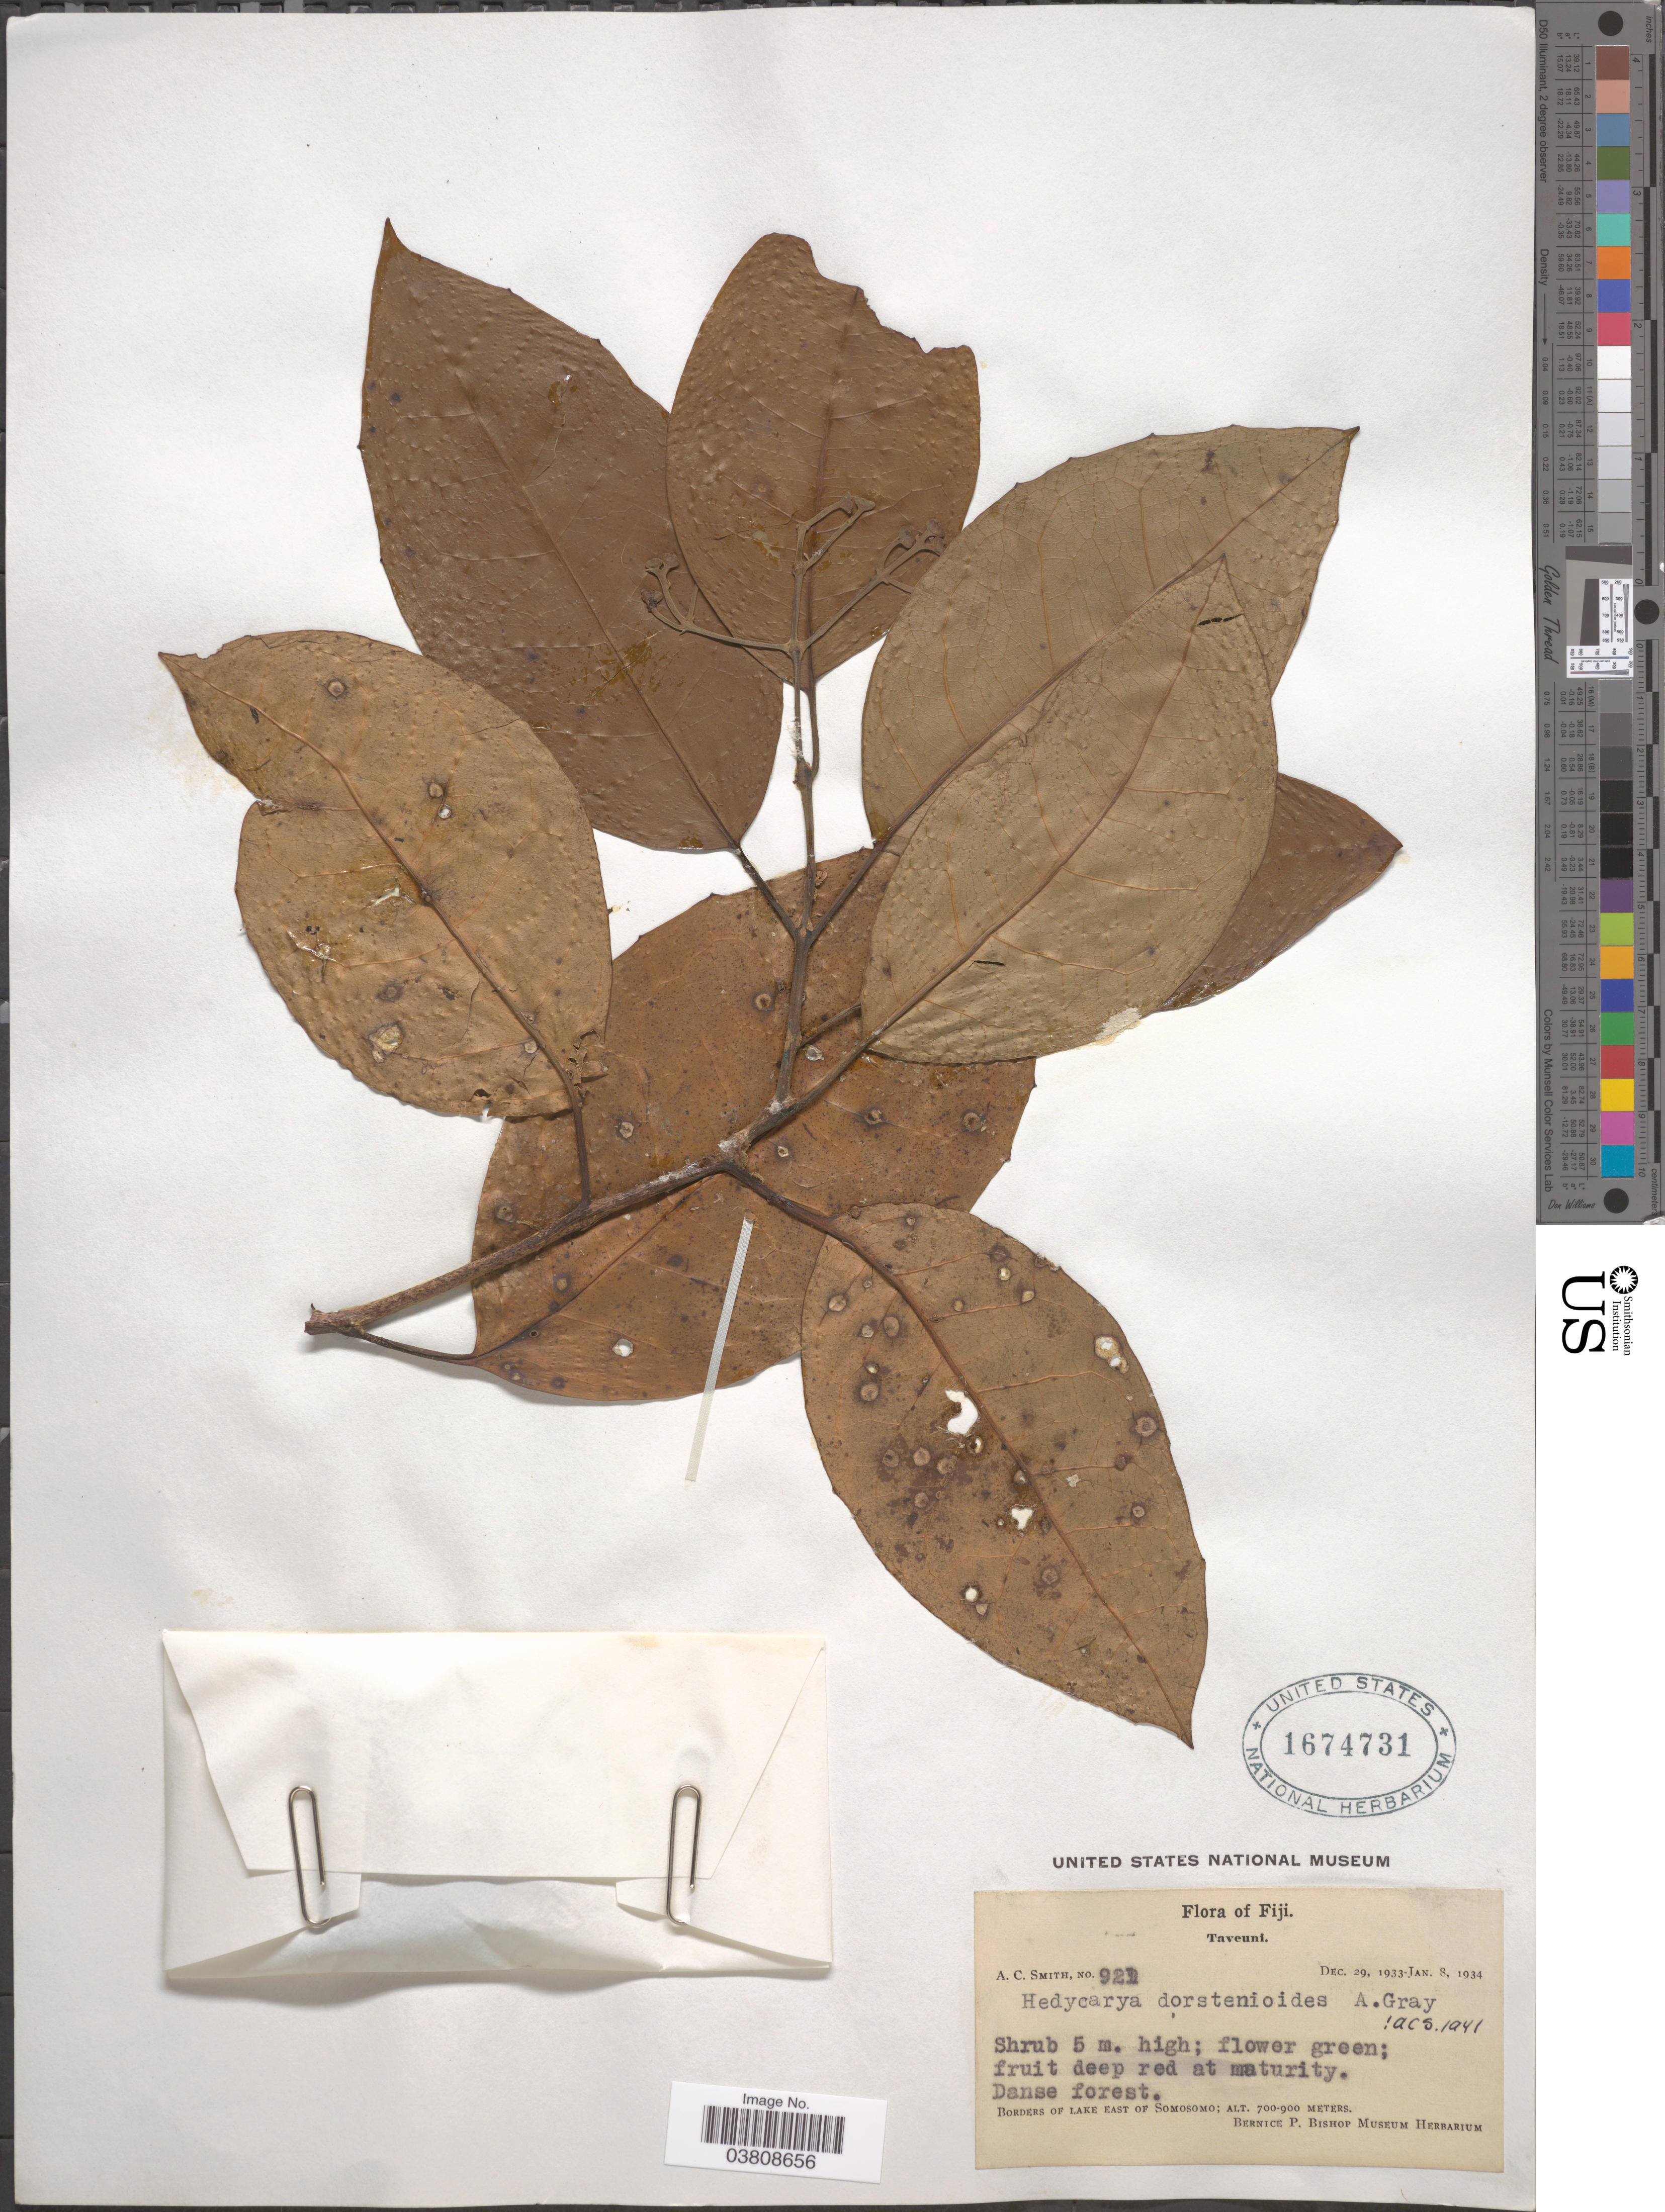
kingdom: Plantae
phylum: Tracheophyta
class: Magnoliopsida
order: Laurales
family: Monimiaceae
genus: Hedycarya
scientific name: Hedycarya dorstenioides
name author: A. Gray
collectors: A. C. Smith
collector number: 921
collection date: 1933-12-29/1934-01-08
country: Fiji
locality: Taveuni. Borders of Lake East of Somosomo.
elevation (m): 700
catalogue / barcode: US 1674731